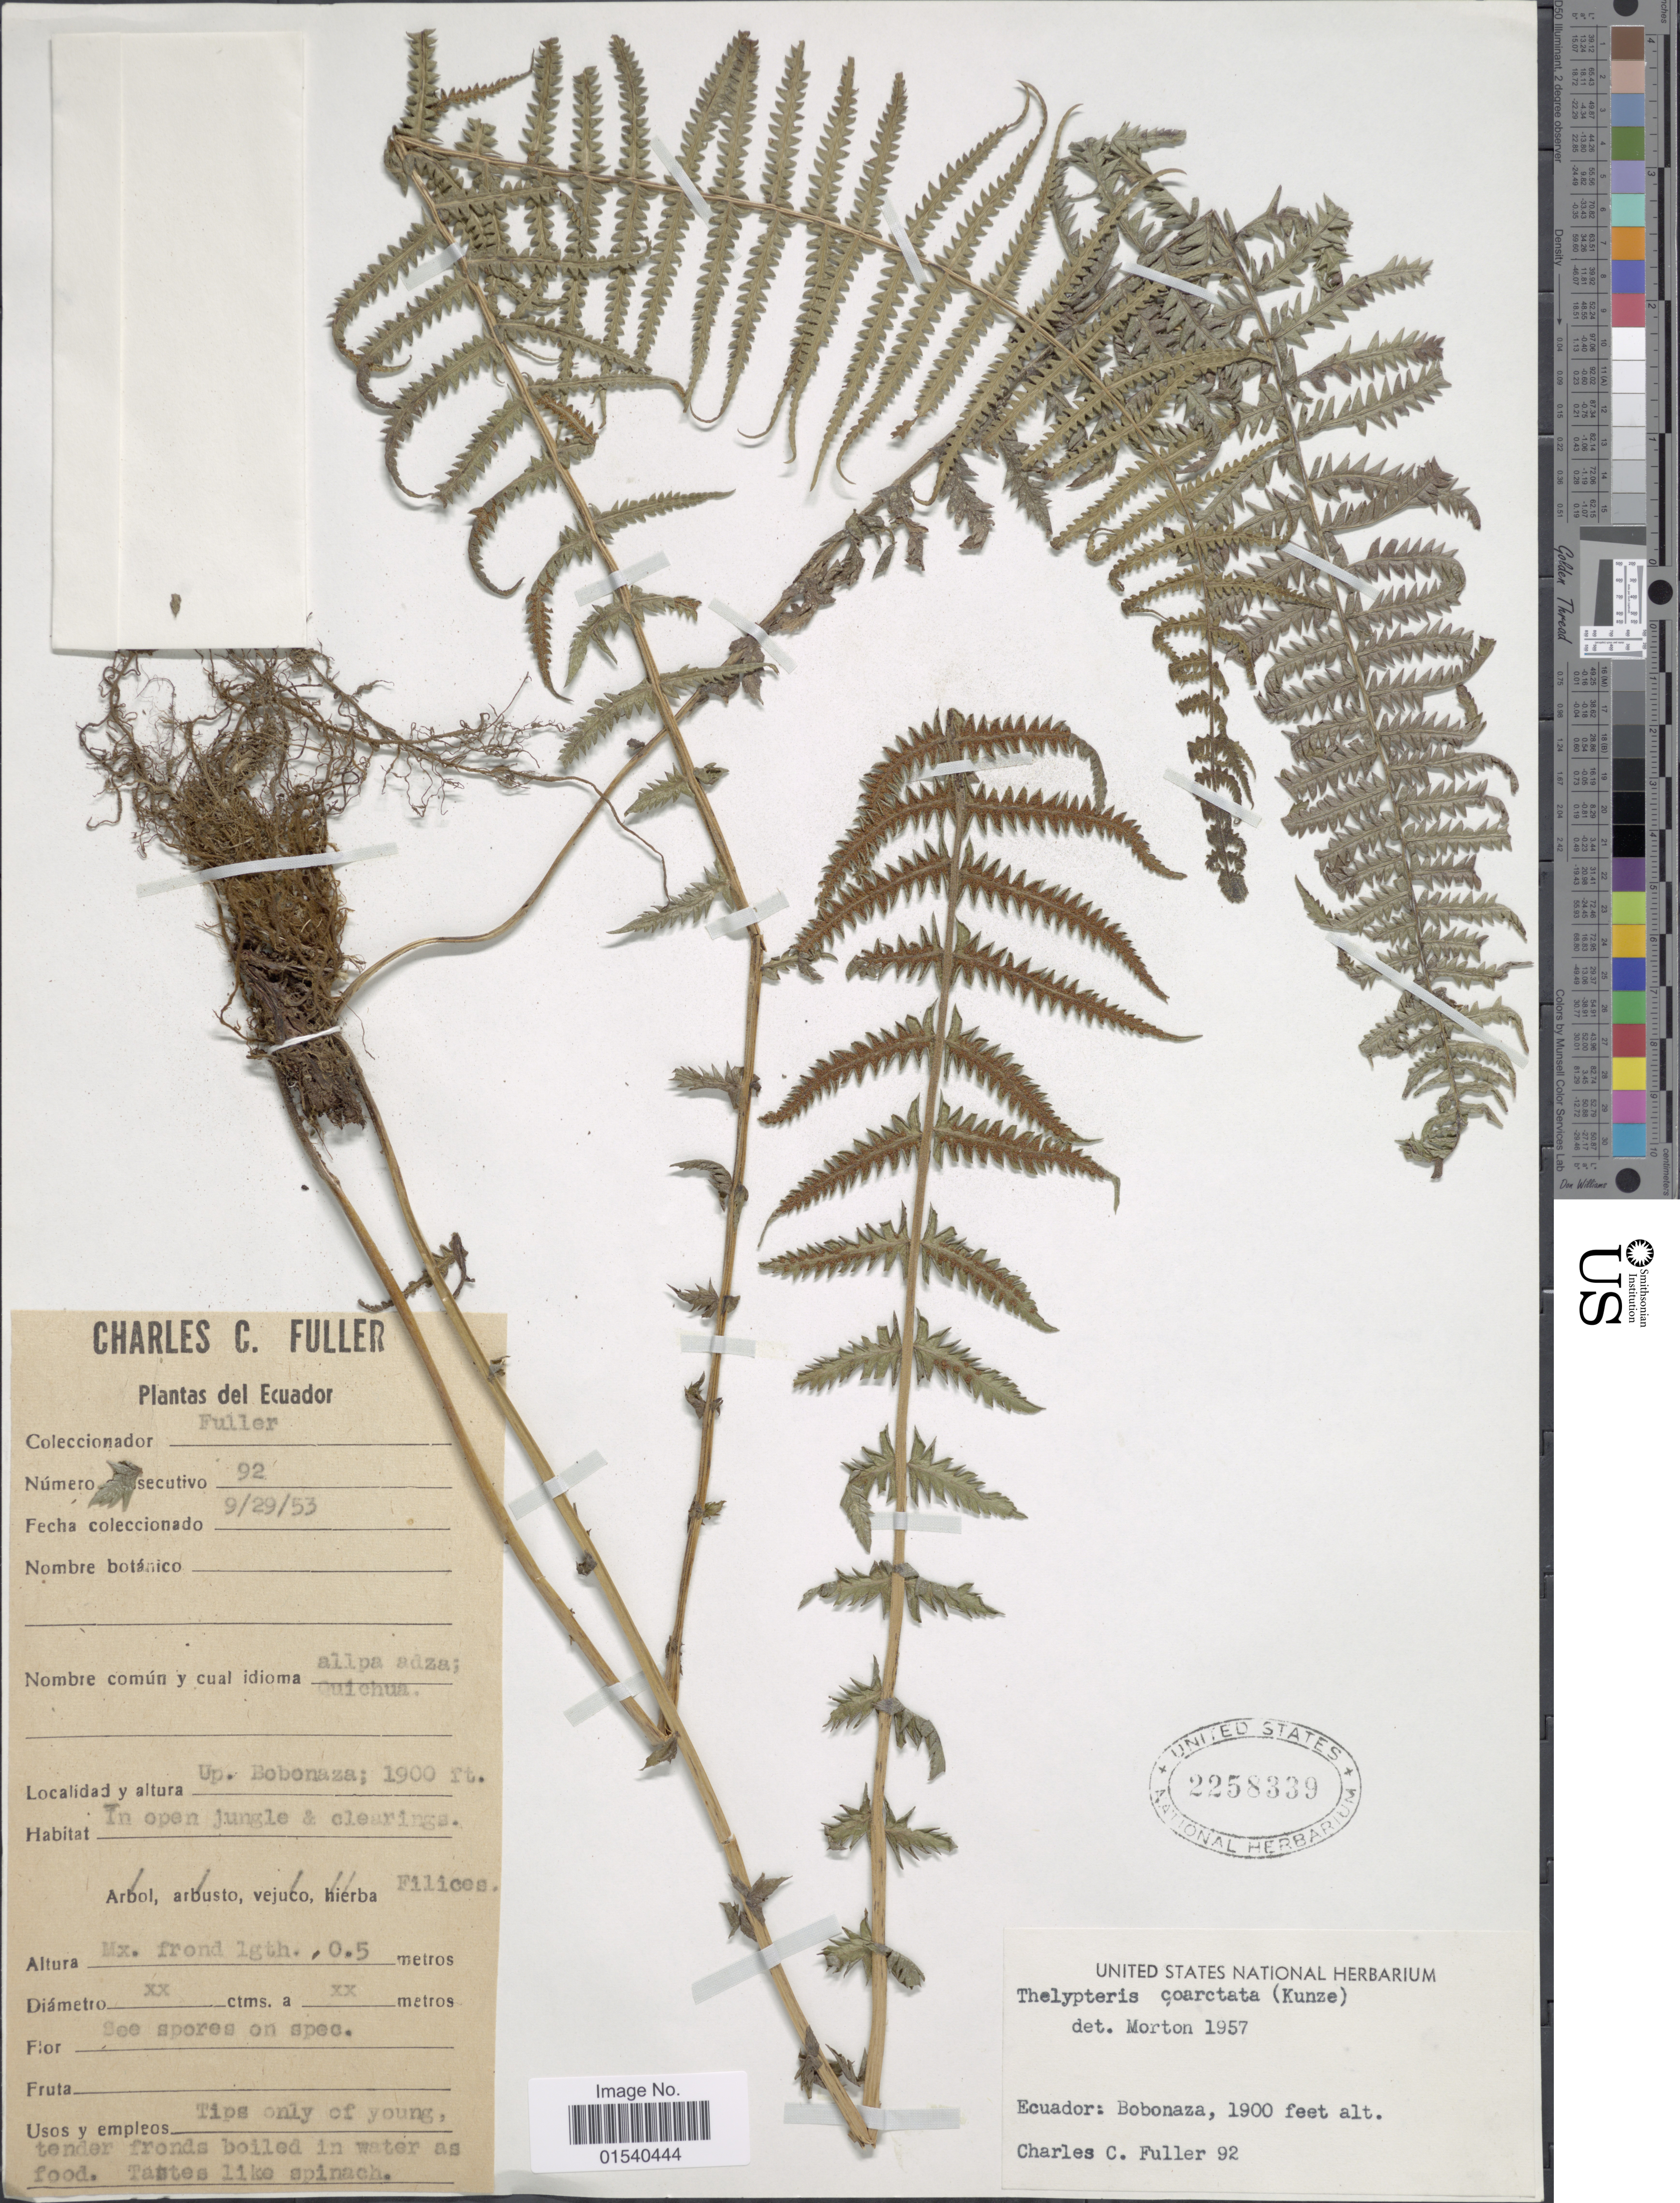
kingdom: Plantae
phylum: Tracheophyta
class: Polypodiopsida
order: Polypodiales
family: Thelypteridaceae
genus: Amauropelta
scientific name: Amauropelta opposita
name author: (Vahl) Pic. Serm.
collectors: C. Fuller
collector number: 92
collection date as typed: Transcribed d/m/y: 29/9/53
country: Ecuador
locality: Up Bobonaza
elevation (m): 579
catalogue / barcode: US 2258339